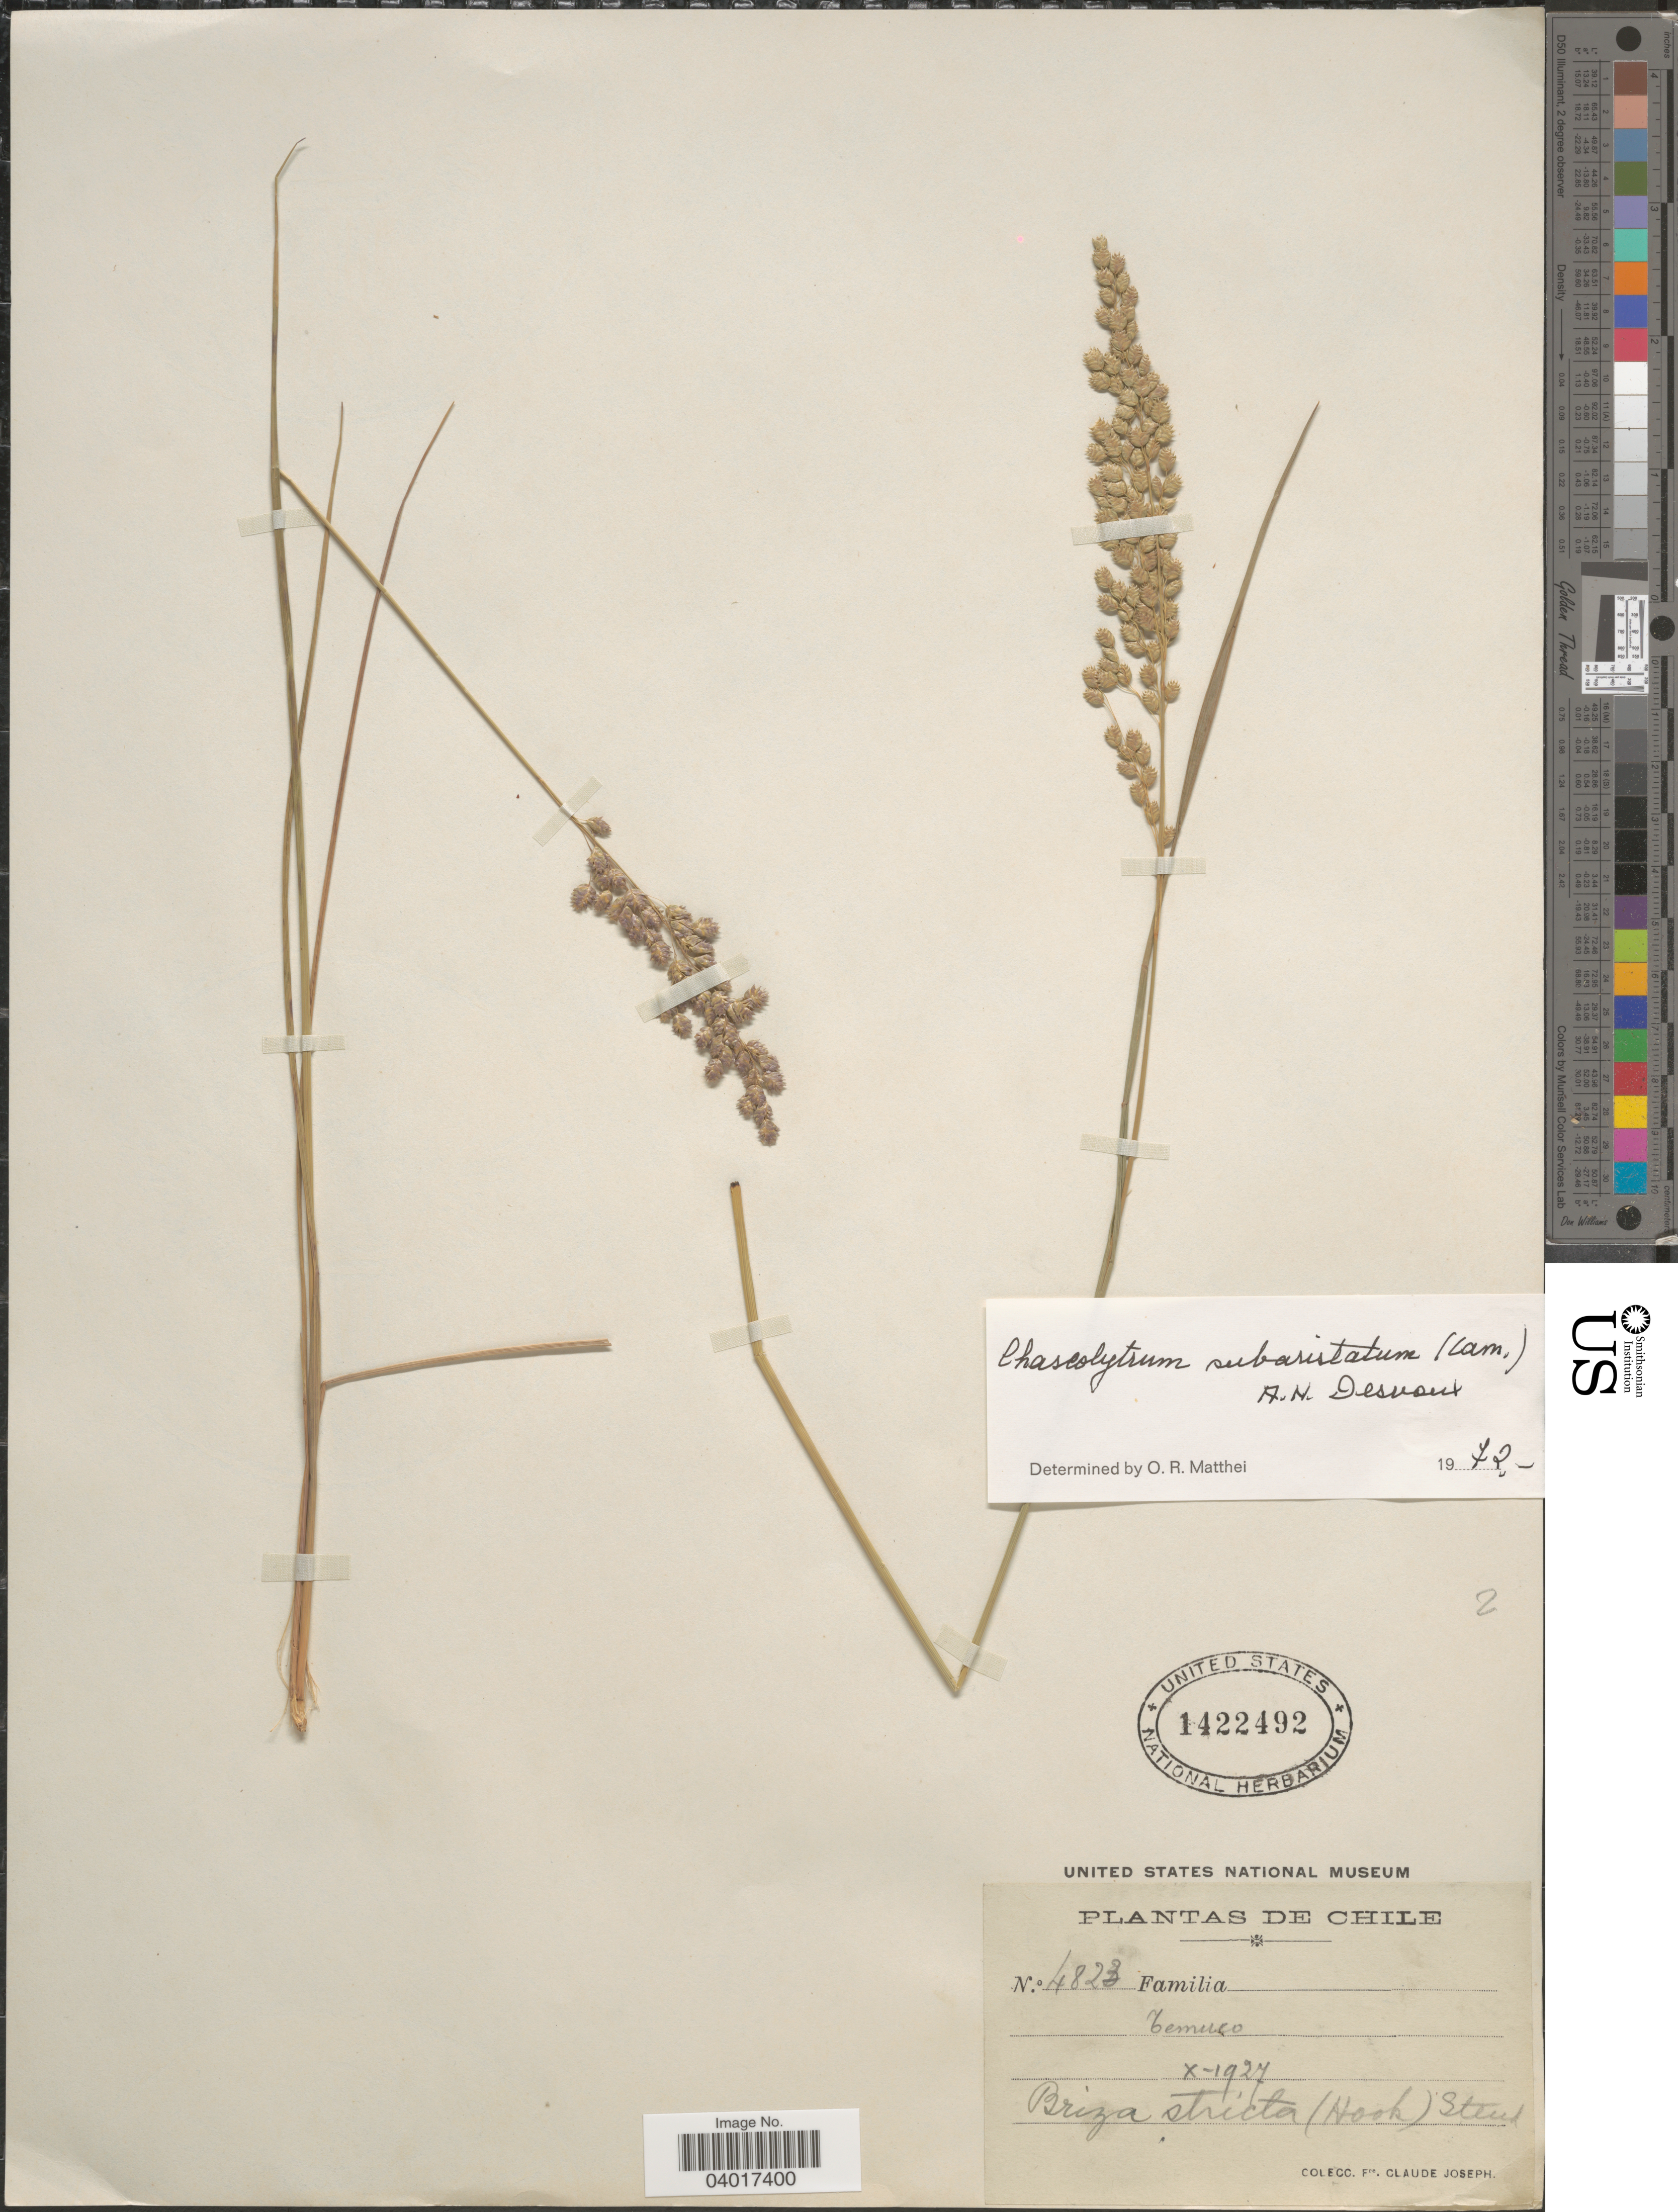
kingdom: Plantae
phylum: Tracheophyta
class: Liliopsida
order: Poales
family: Poaceae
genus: Chascolytrum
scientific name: Chascolytrum subaristatum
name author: (Lam.) Desv.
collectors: Bro. Claude-Joseph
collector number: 4822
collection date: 1927-10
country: Chile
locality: Temuco.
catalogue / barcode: US 1422492